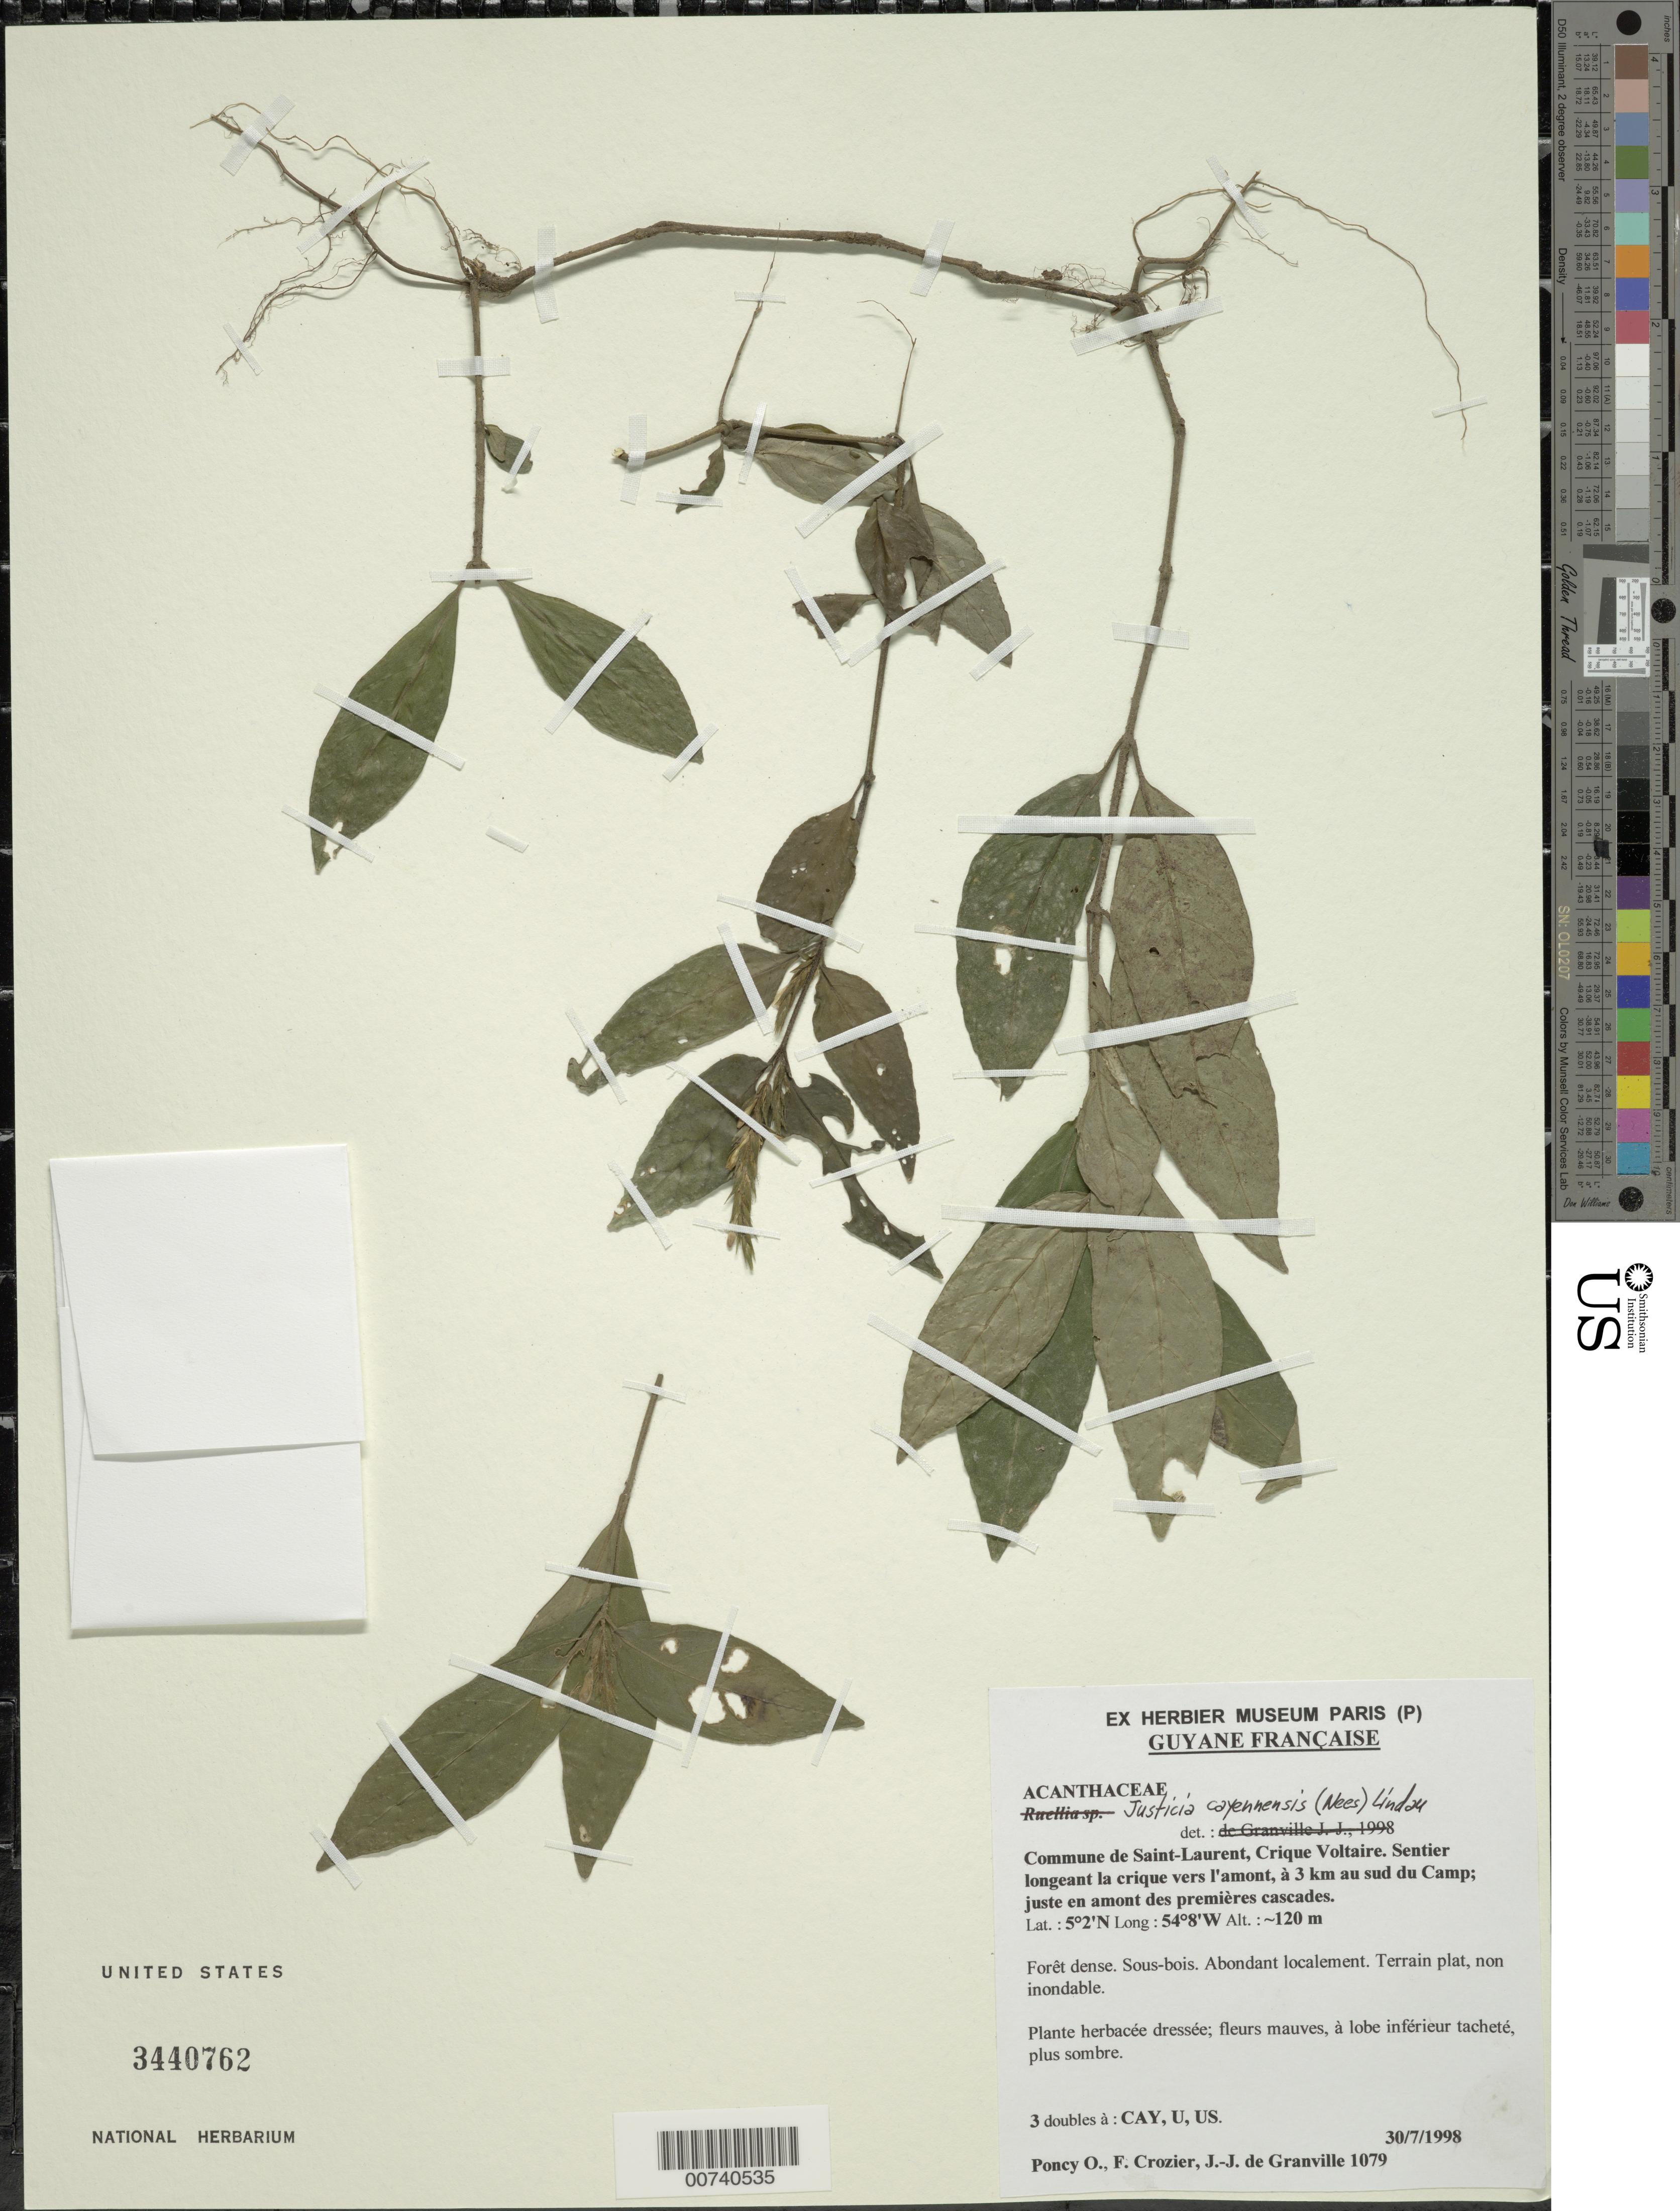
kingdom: Plantae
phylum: Tracheophyta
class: Magnoliopsida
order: Lamiales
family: Acanthaceae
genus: Ruellia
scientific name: Ruellia sp.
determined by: Granville, J. J. de, (CAY), Institut de Recherche pour le Developpement (IRD) (FRENCH GUIANA)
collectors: O. Poncy, F. Crozier & J.-J. de Granville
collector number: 1079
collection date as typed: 30-Jul-98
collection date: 1998-07-30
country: French Guiana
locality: Commune de Saint Laurent du Maroni, Crique Volatire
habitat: Dense forest; understory, nonflooded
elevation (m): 120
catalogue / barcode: US 3440762